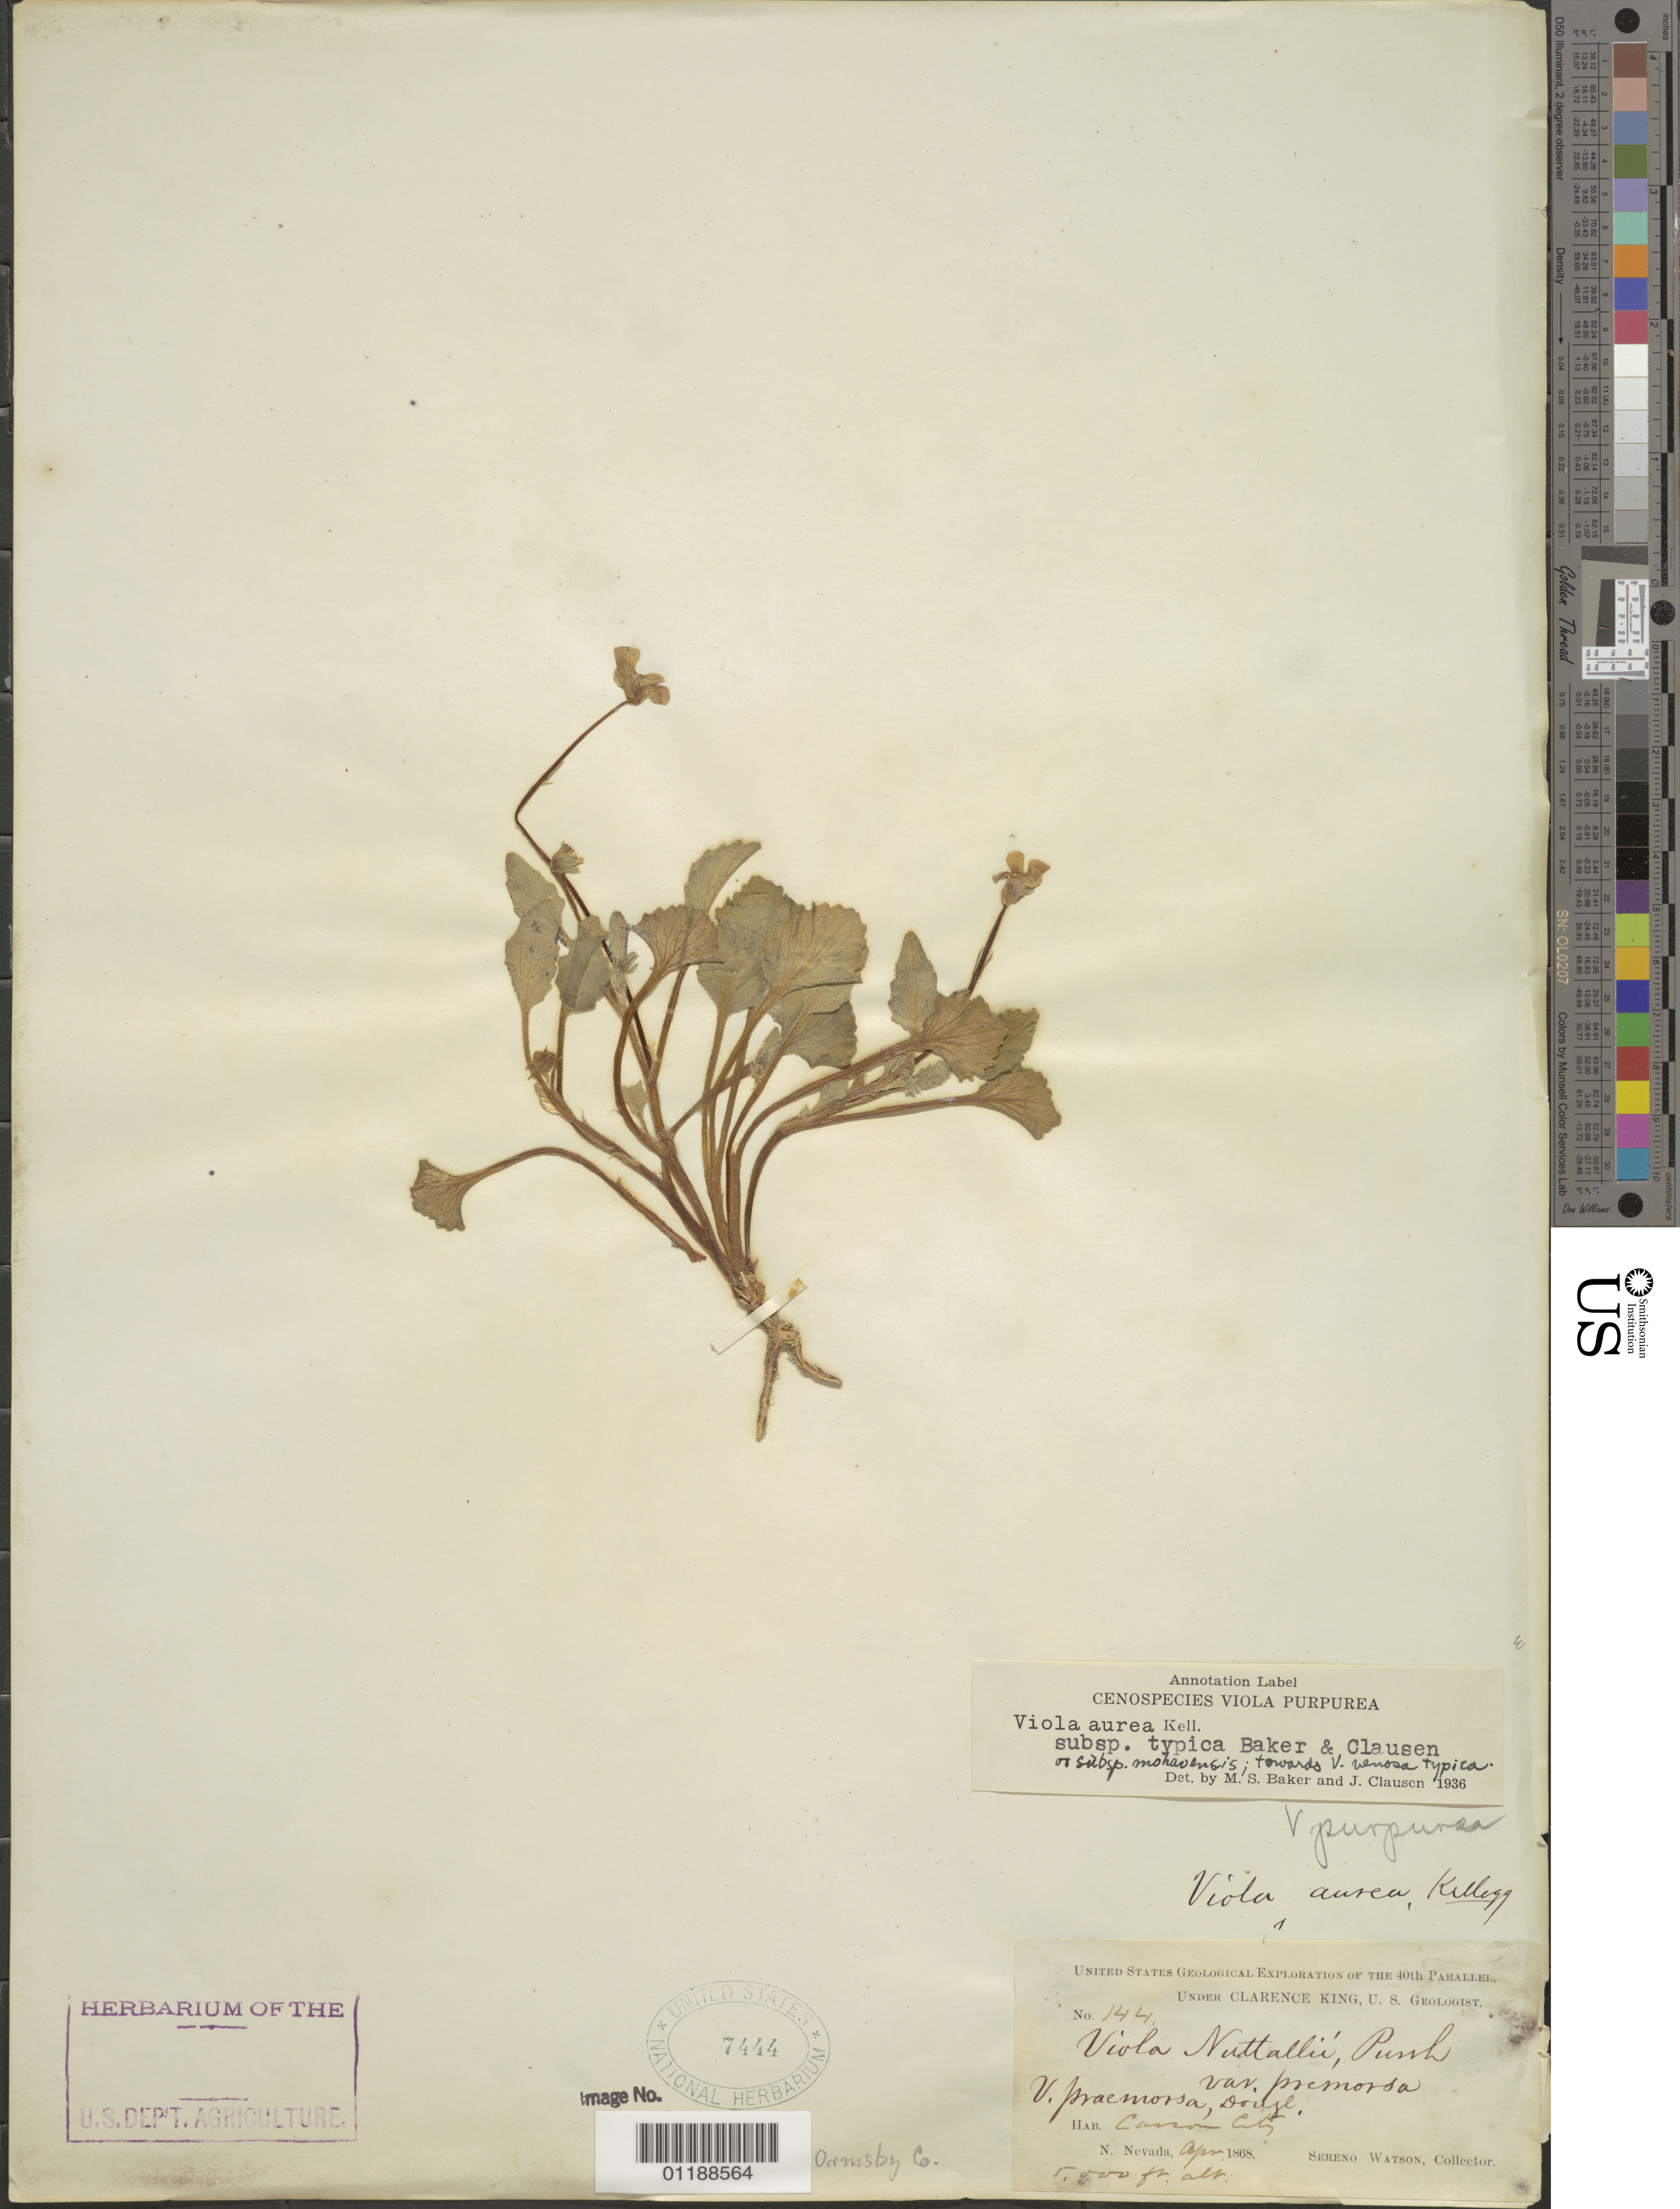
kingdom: Plantae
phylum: Tracheophyta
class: Magnoliopsida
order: Malpighiales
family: Violaceae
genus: Viola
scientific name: Viola aurea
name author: Kellogg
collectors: S. Watson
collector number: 144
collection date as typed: Apr 1868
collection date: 1868-04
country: United States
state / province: Nevada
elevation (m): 1524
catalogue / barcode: US 7444